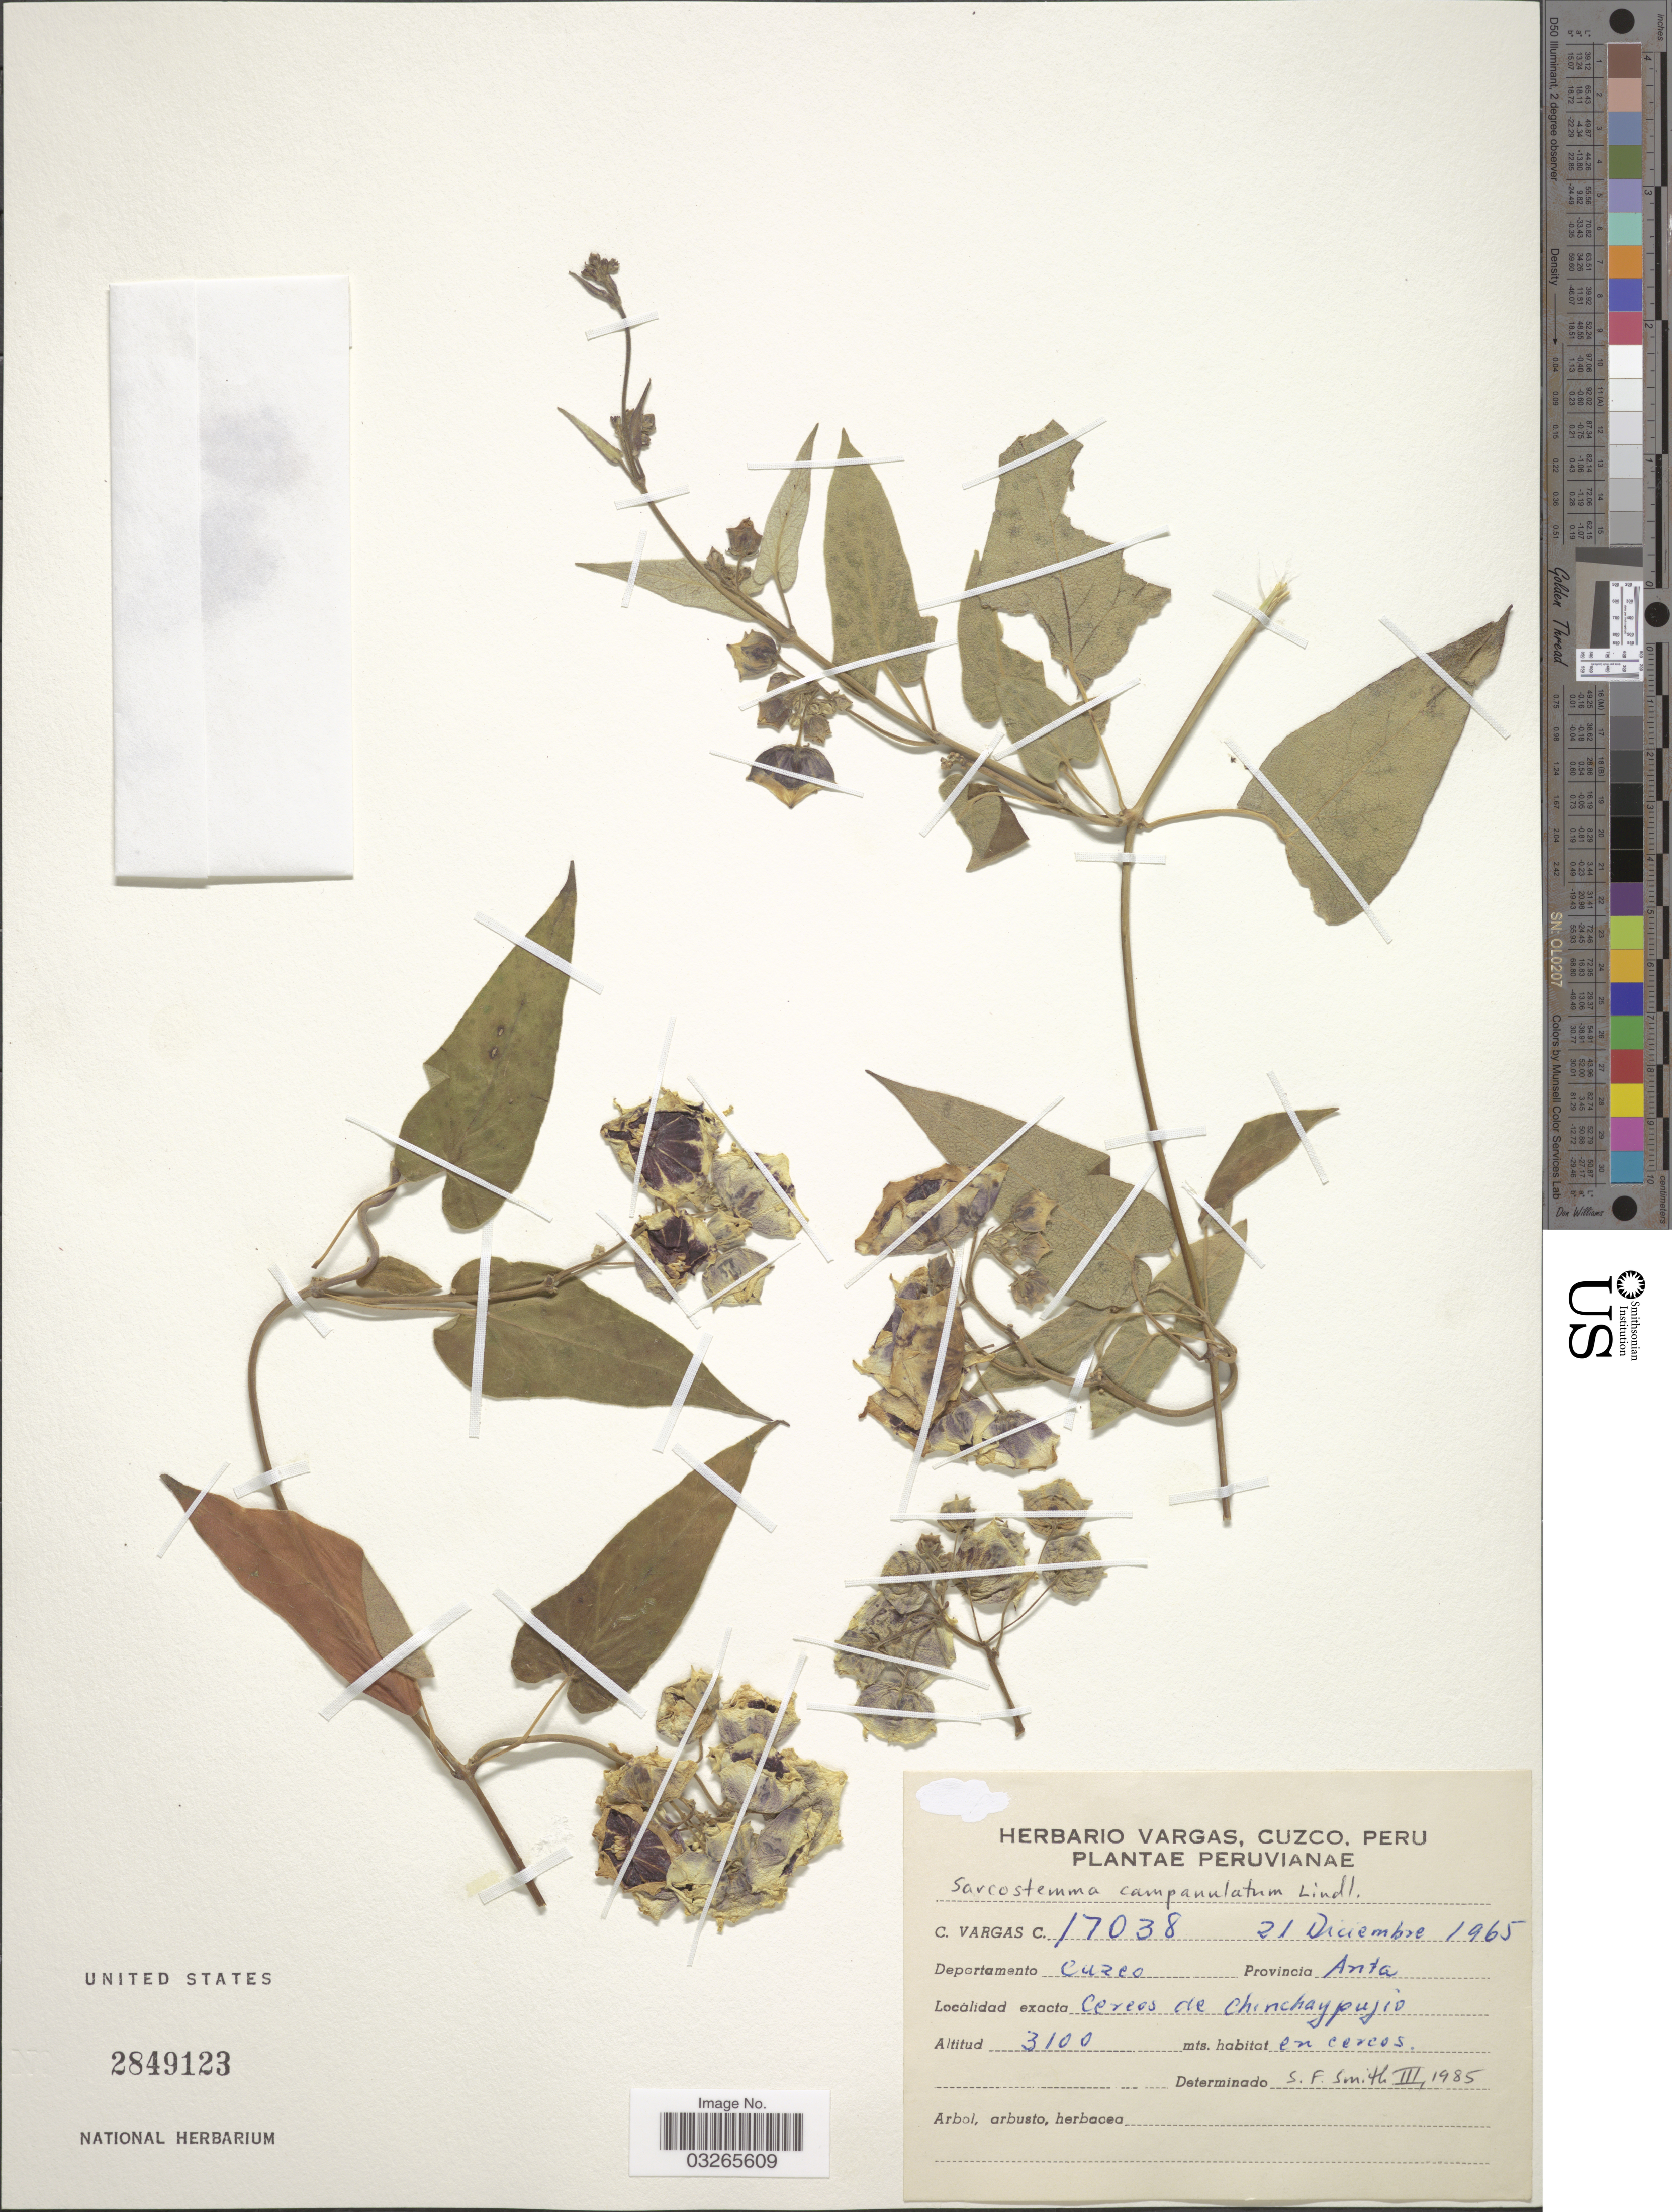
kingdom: Plantae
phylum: Tracheophyta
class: Magnoliopsida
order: Gentianales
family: Apocynaceae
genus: Sarcostemma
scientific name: Sarcostemma campanulatum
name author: Lindl.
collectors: C. Vargas Calderón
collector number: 17038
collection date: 1965-12-21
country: Peru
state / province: Cusco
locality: Cercos de Chinchaypujio, Provincia Anta, Departamento Cuzco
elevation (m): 3100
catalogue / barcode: US 2849123